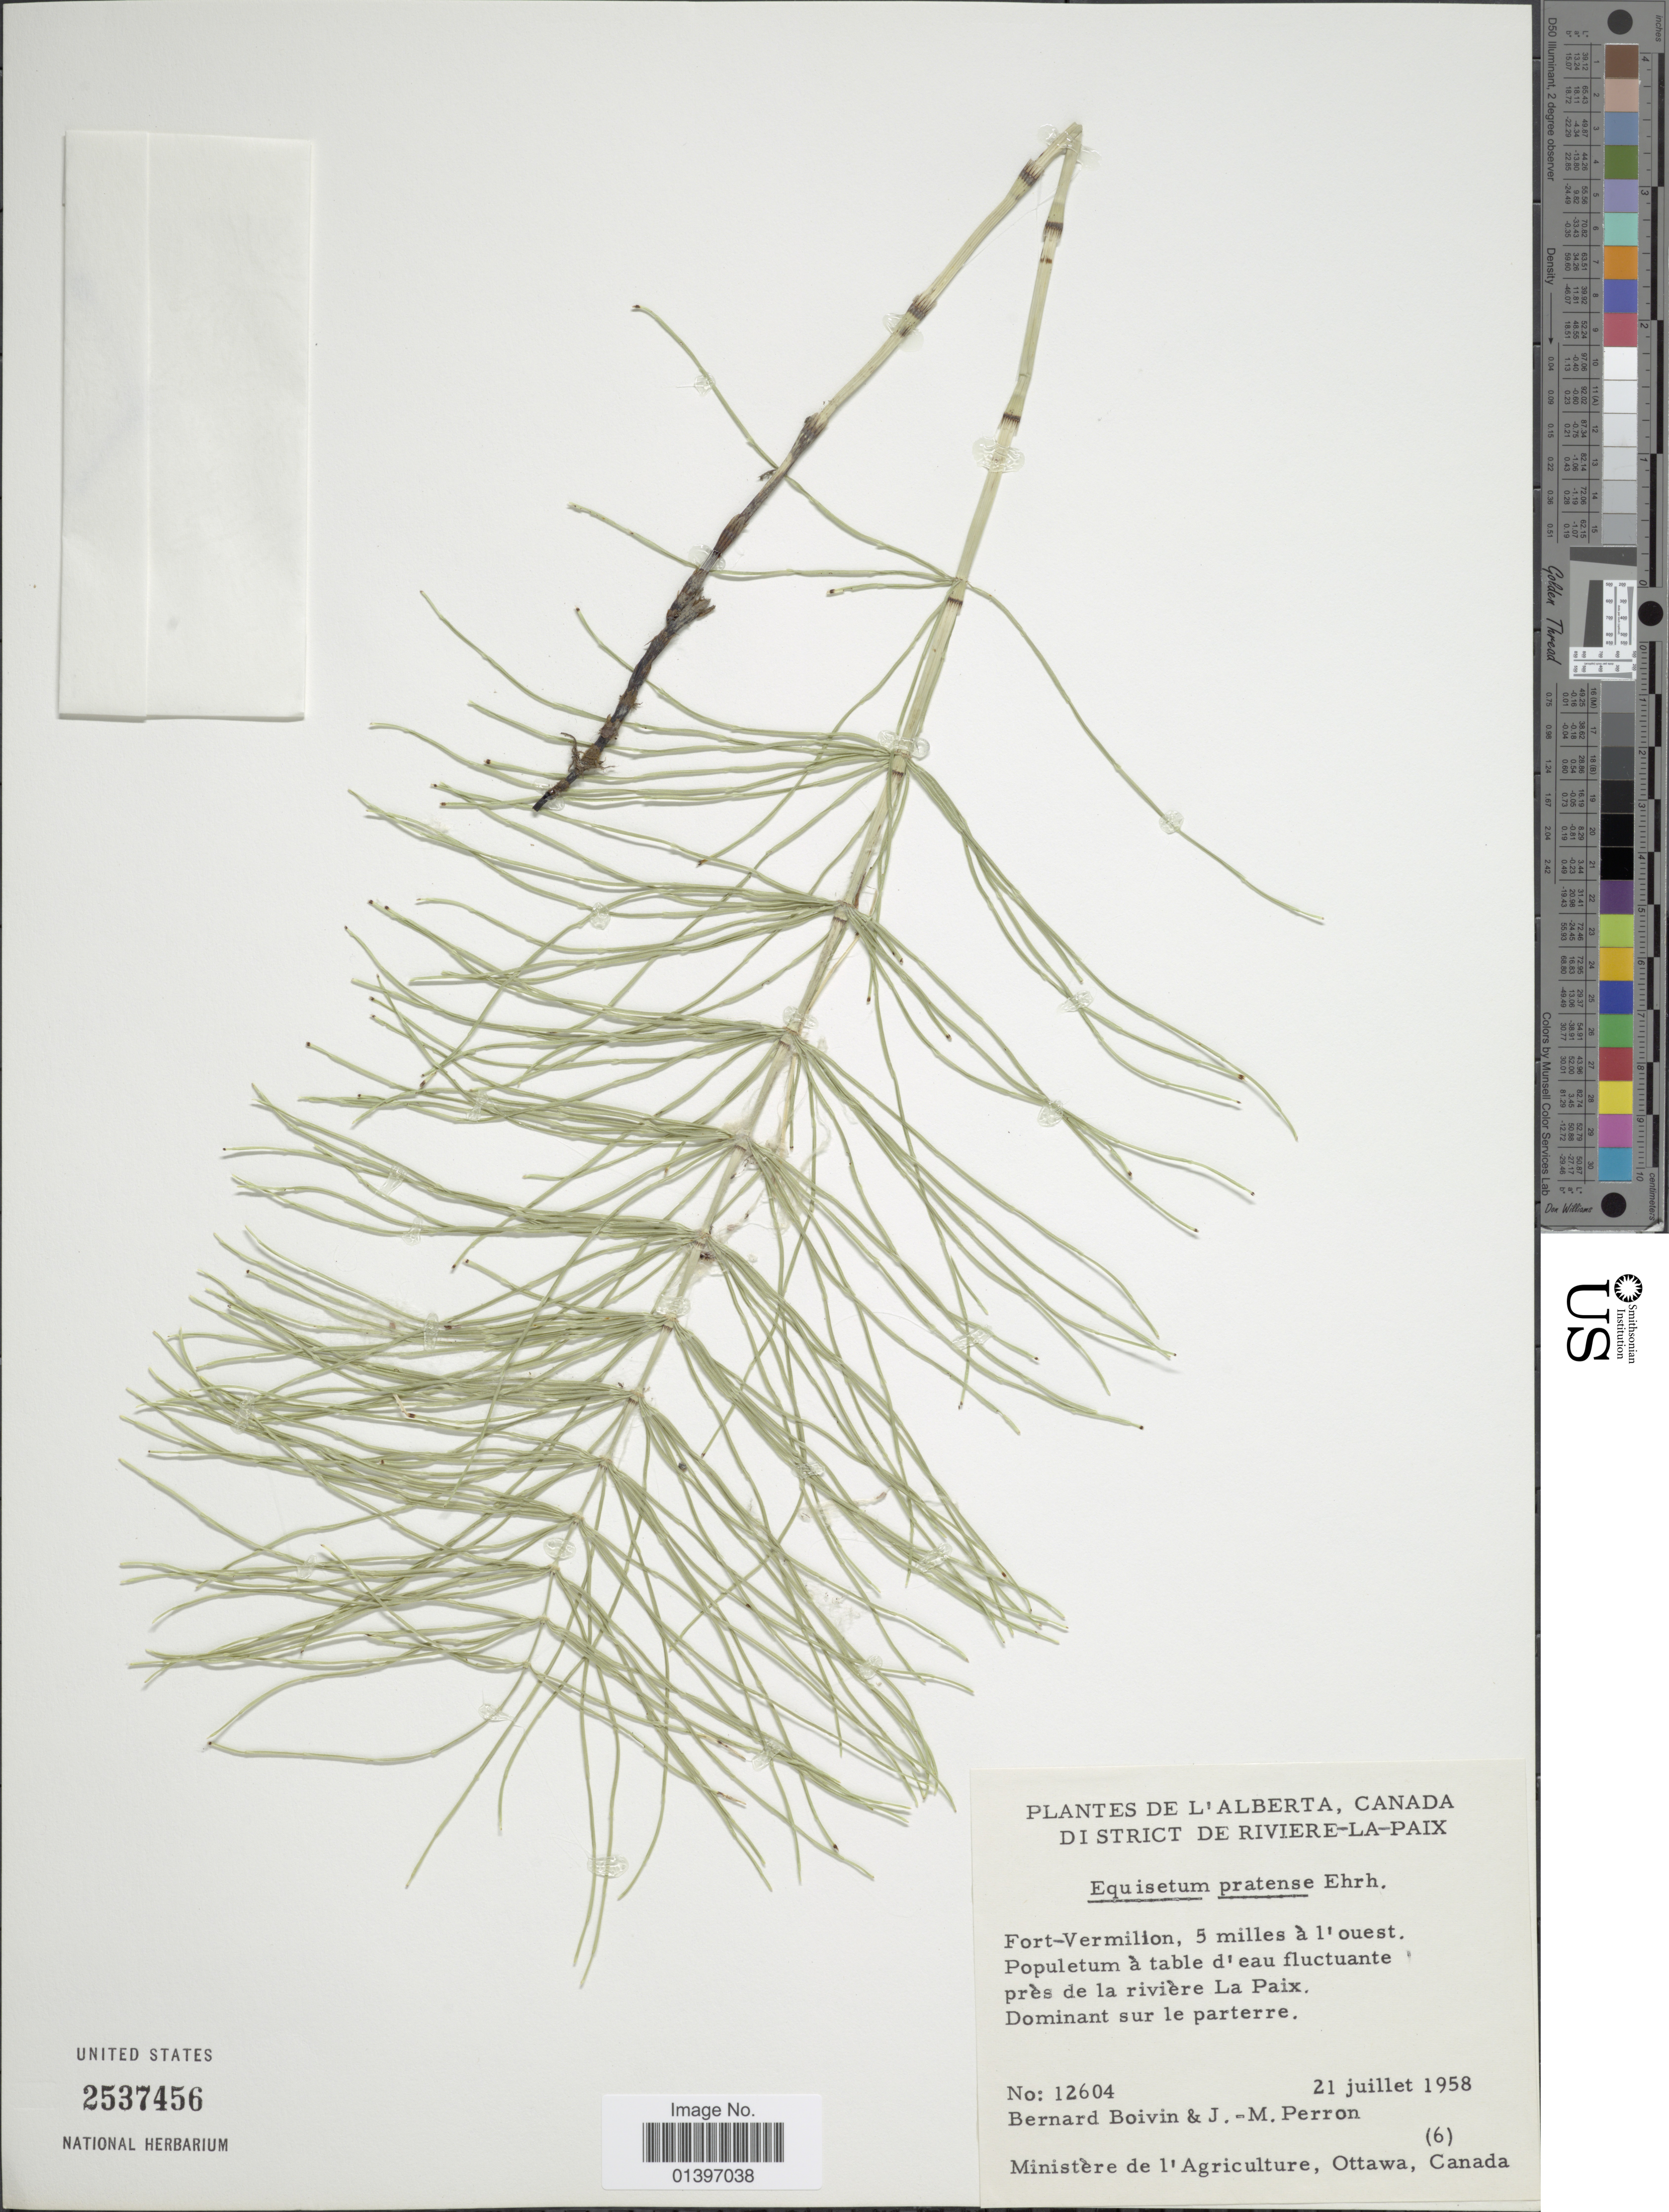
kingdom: Plantae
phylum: Tracheophyta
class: Polypodiopsida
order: Equisetales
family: Equisetaceae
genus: Equisetum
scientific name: Equisetum pratense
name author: Ehrh.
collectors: B. Boivin & J. Perron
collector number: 12604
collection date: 1958-07-21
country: Canada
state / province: Alberta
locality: District De Riviere-La-Paix, Fort-Vermilion, 5miles a l'ouest, Populetum a table d'eau fluctuante pres de la riviere La Paix, dominant sur le parterre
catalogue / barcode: US 2537456